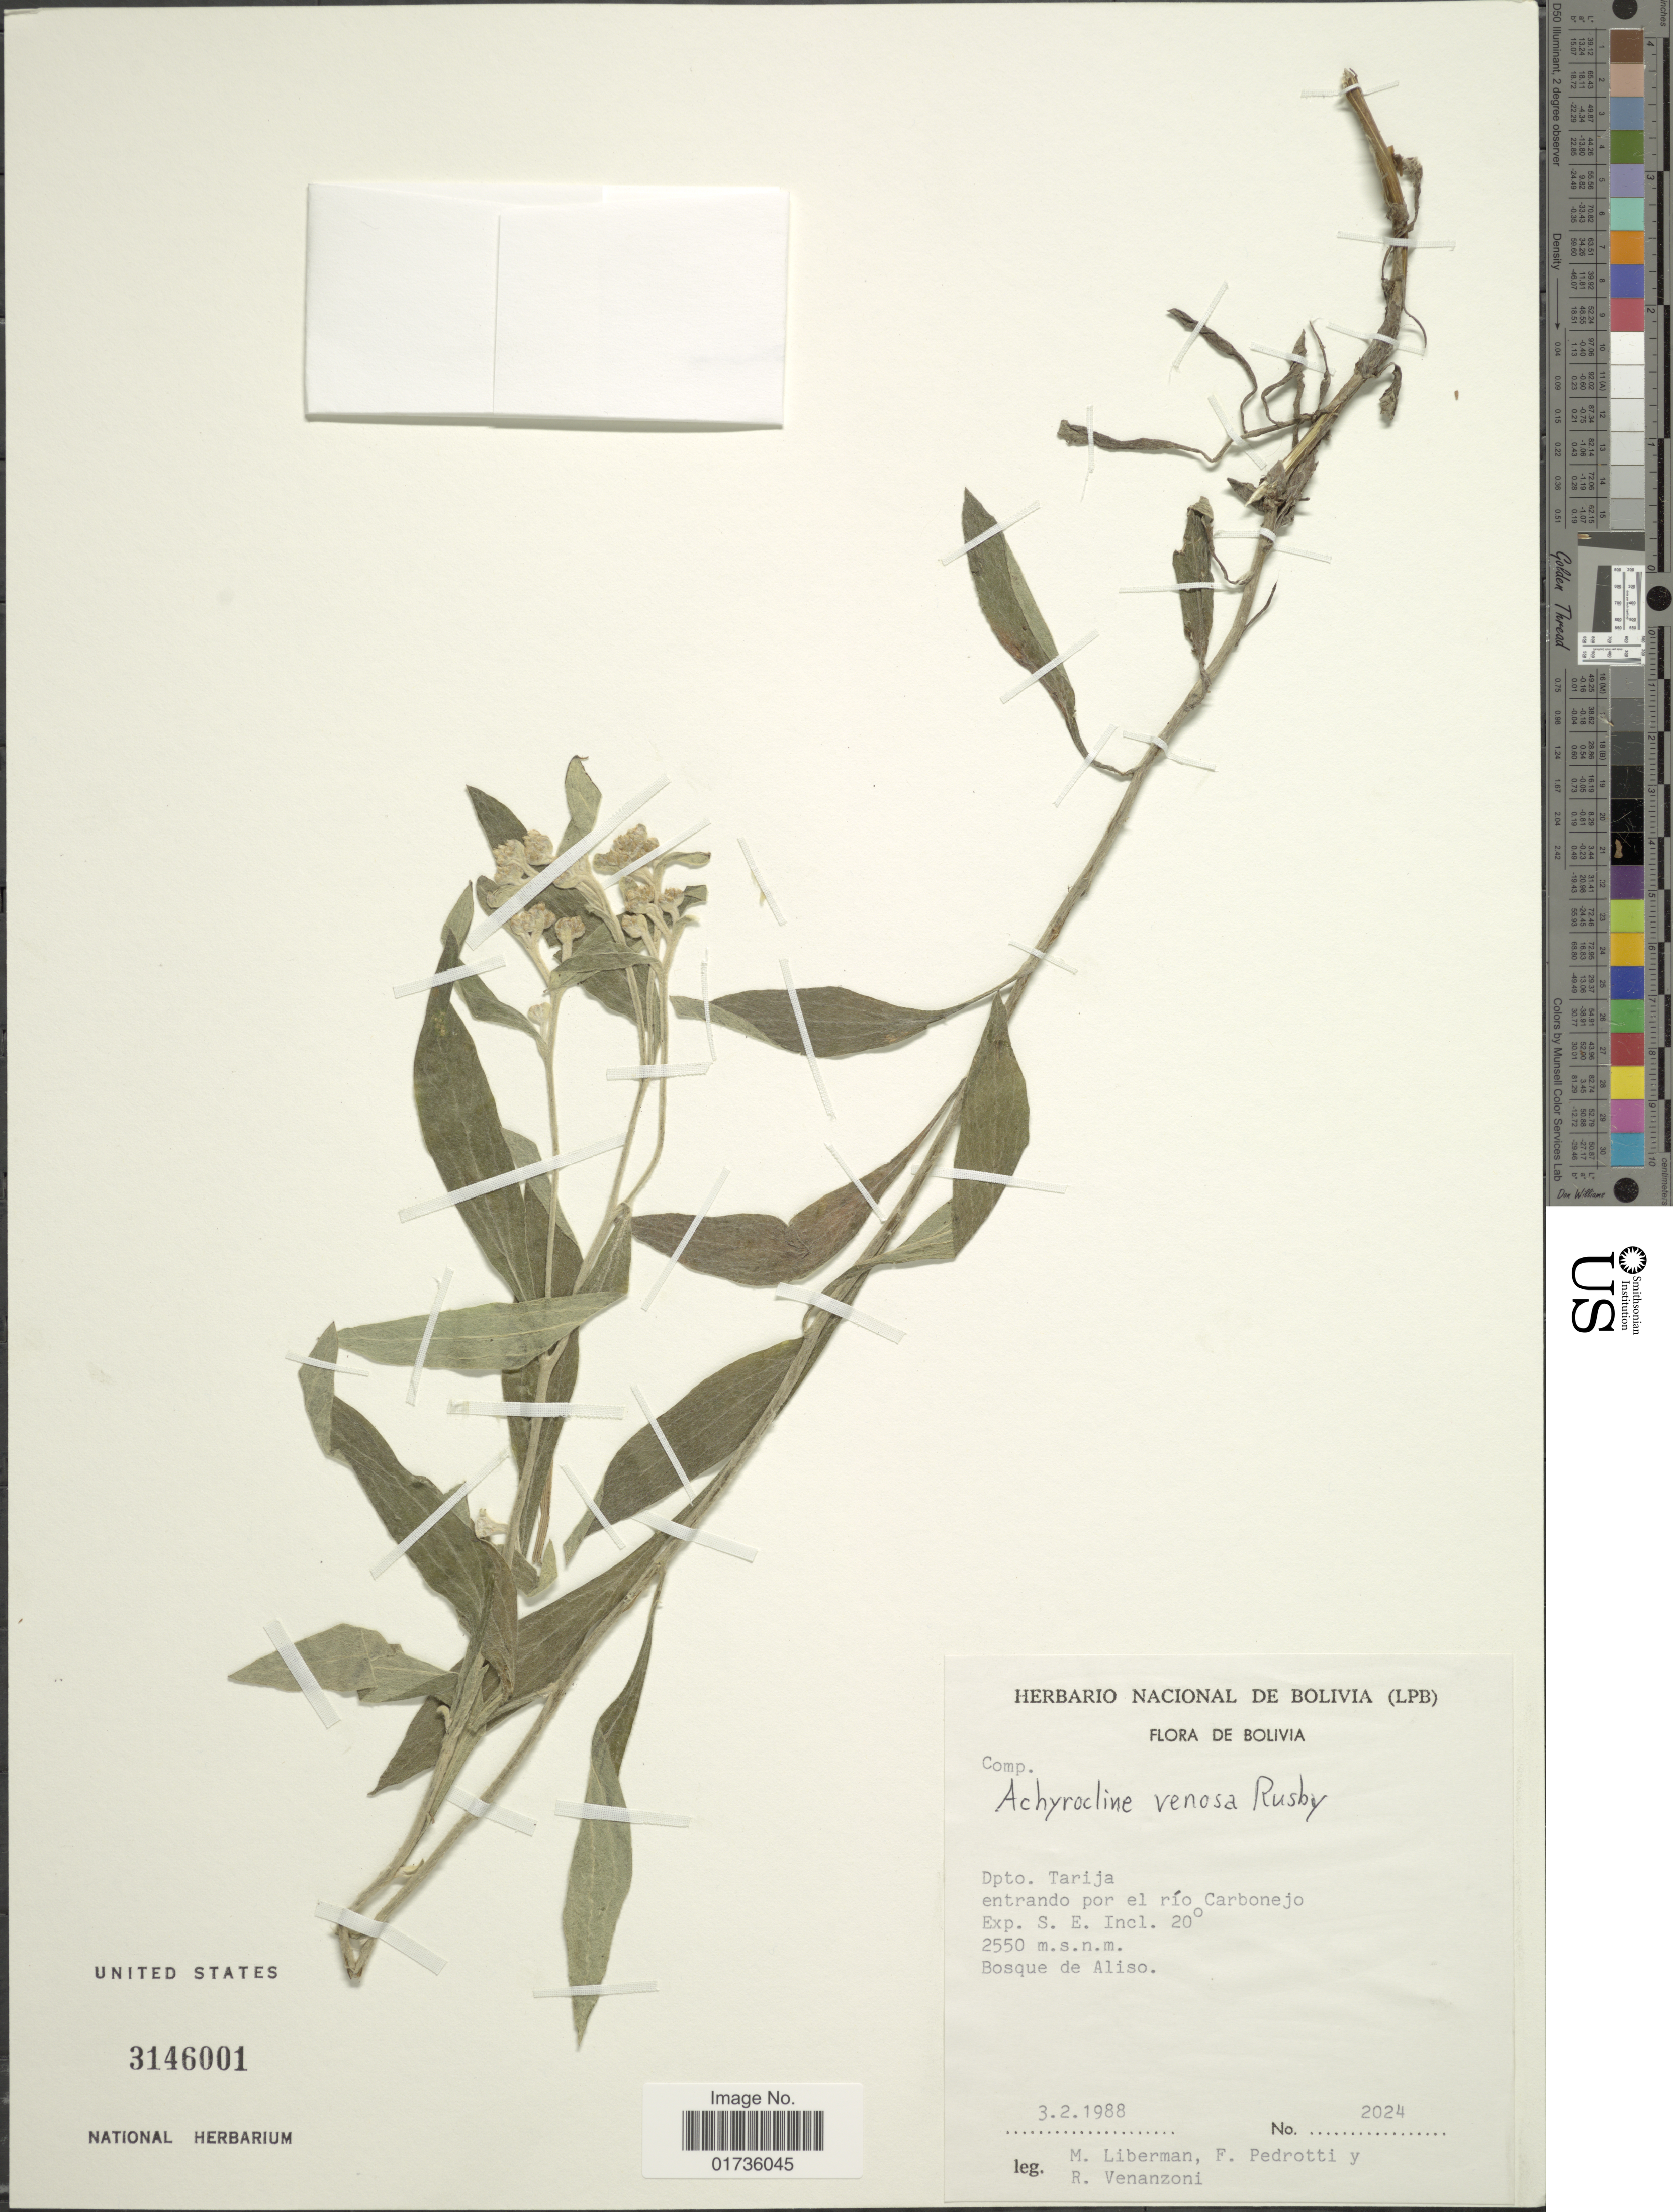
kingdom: Plantae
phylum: Tracheophyta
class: Magnoliopsida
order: Asterales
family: Asteraceae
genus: Achyrocline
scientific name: Achyrocline venosa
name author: Rusby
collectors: M. Liberman, F. Pedrotti & R. Venanzoni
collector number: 2024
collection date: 1988-02-03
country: Bolivia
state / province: Tarija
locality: Dpto Tarija entrando por el río Carbonejo, Exp. S.E. Incl 20°, Bosque de Alsio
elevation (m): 2550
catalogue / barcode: US 3146001